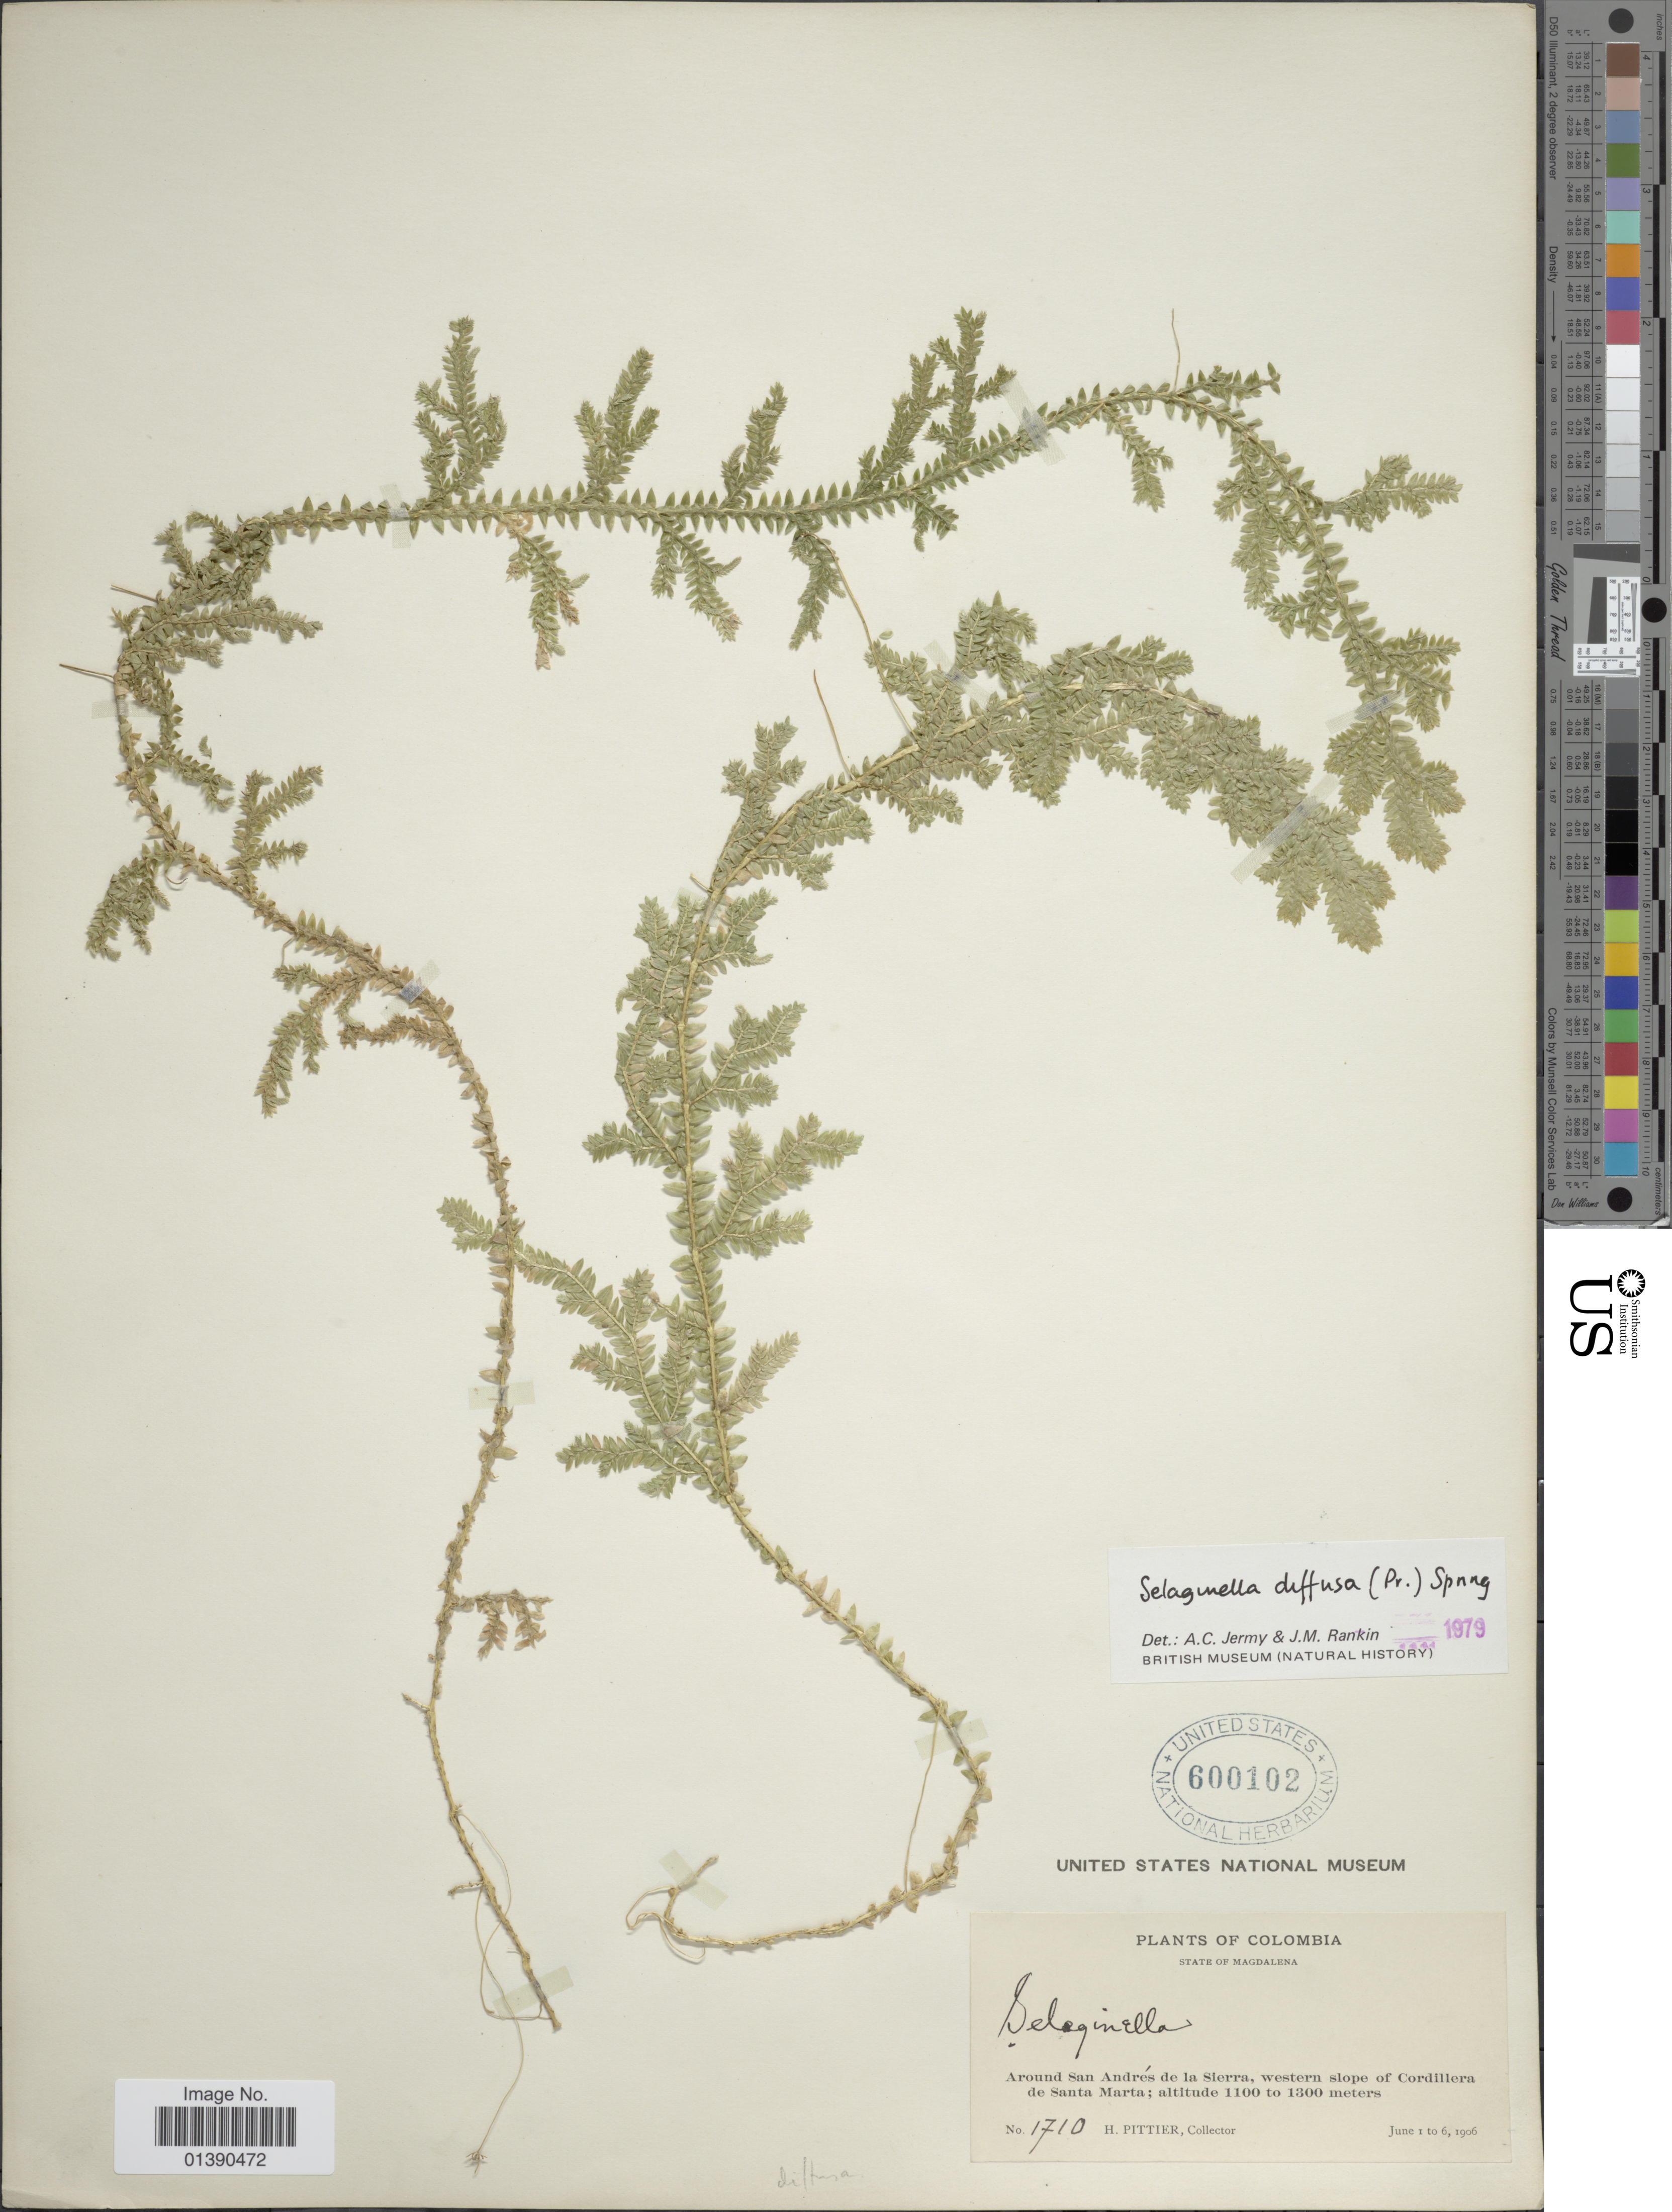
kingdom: Plantae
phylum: Tracheophyta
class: Lycopodiopsida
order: Selaginellales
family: Selaginellaceae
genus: Selaginella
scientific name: Selaginella diffusa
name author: (C. Presl) Spring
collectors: H. F. Pittier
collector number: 1710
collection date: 1906-06-01/1906-06-06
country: Colombia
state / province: Magdalena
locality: Around San Andrés de la Sierra, western slope of Cordillera de Santa Marta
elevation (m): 1100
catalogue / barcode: US 600102